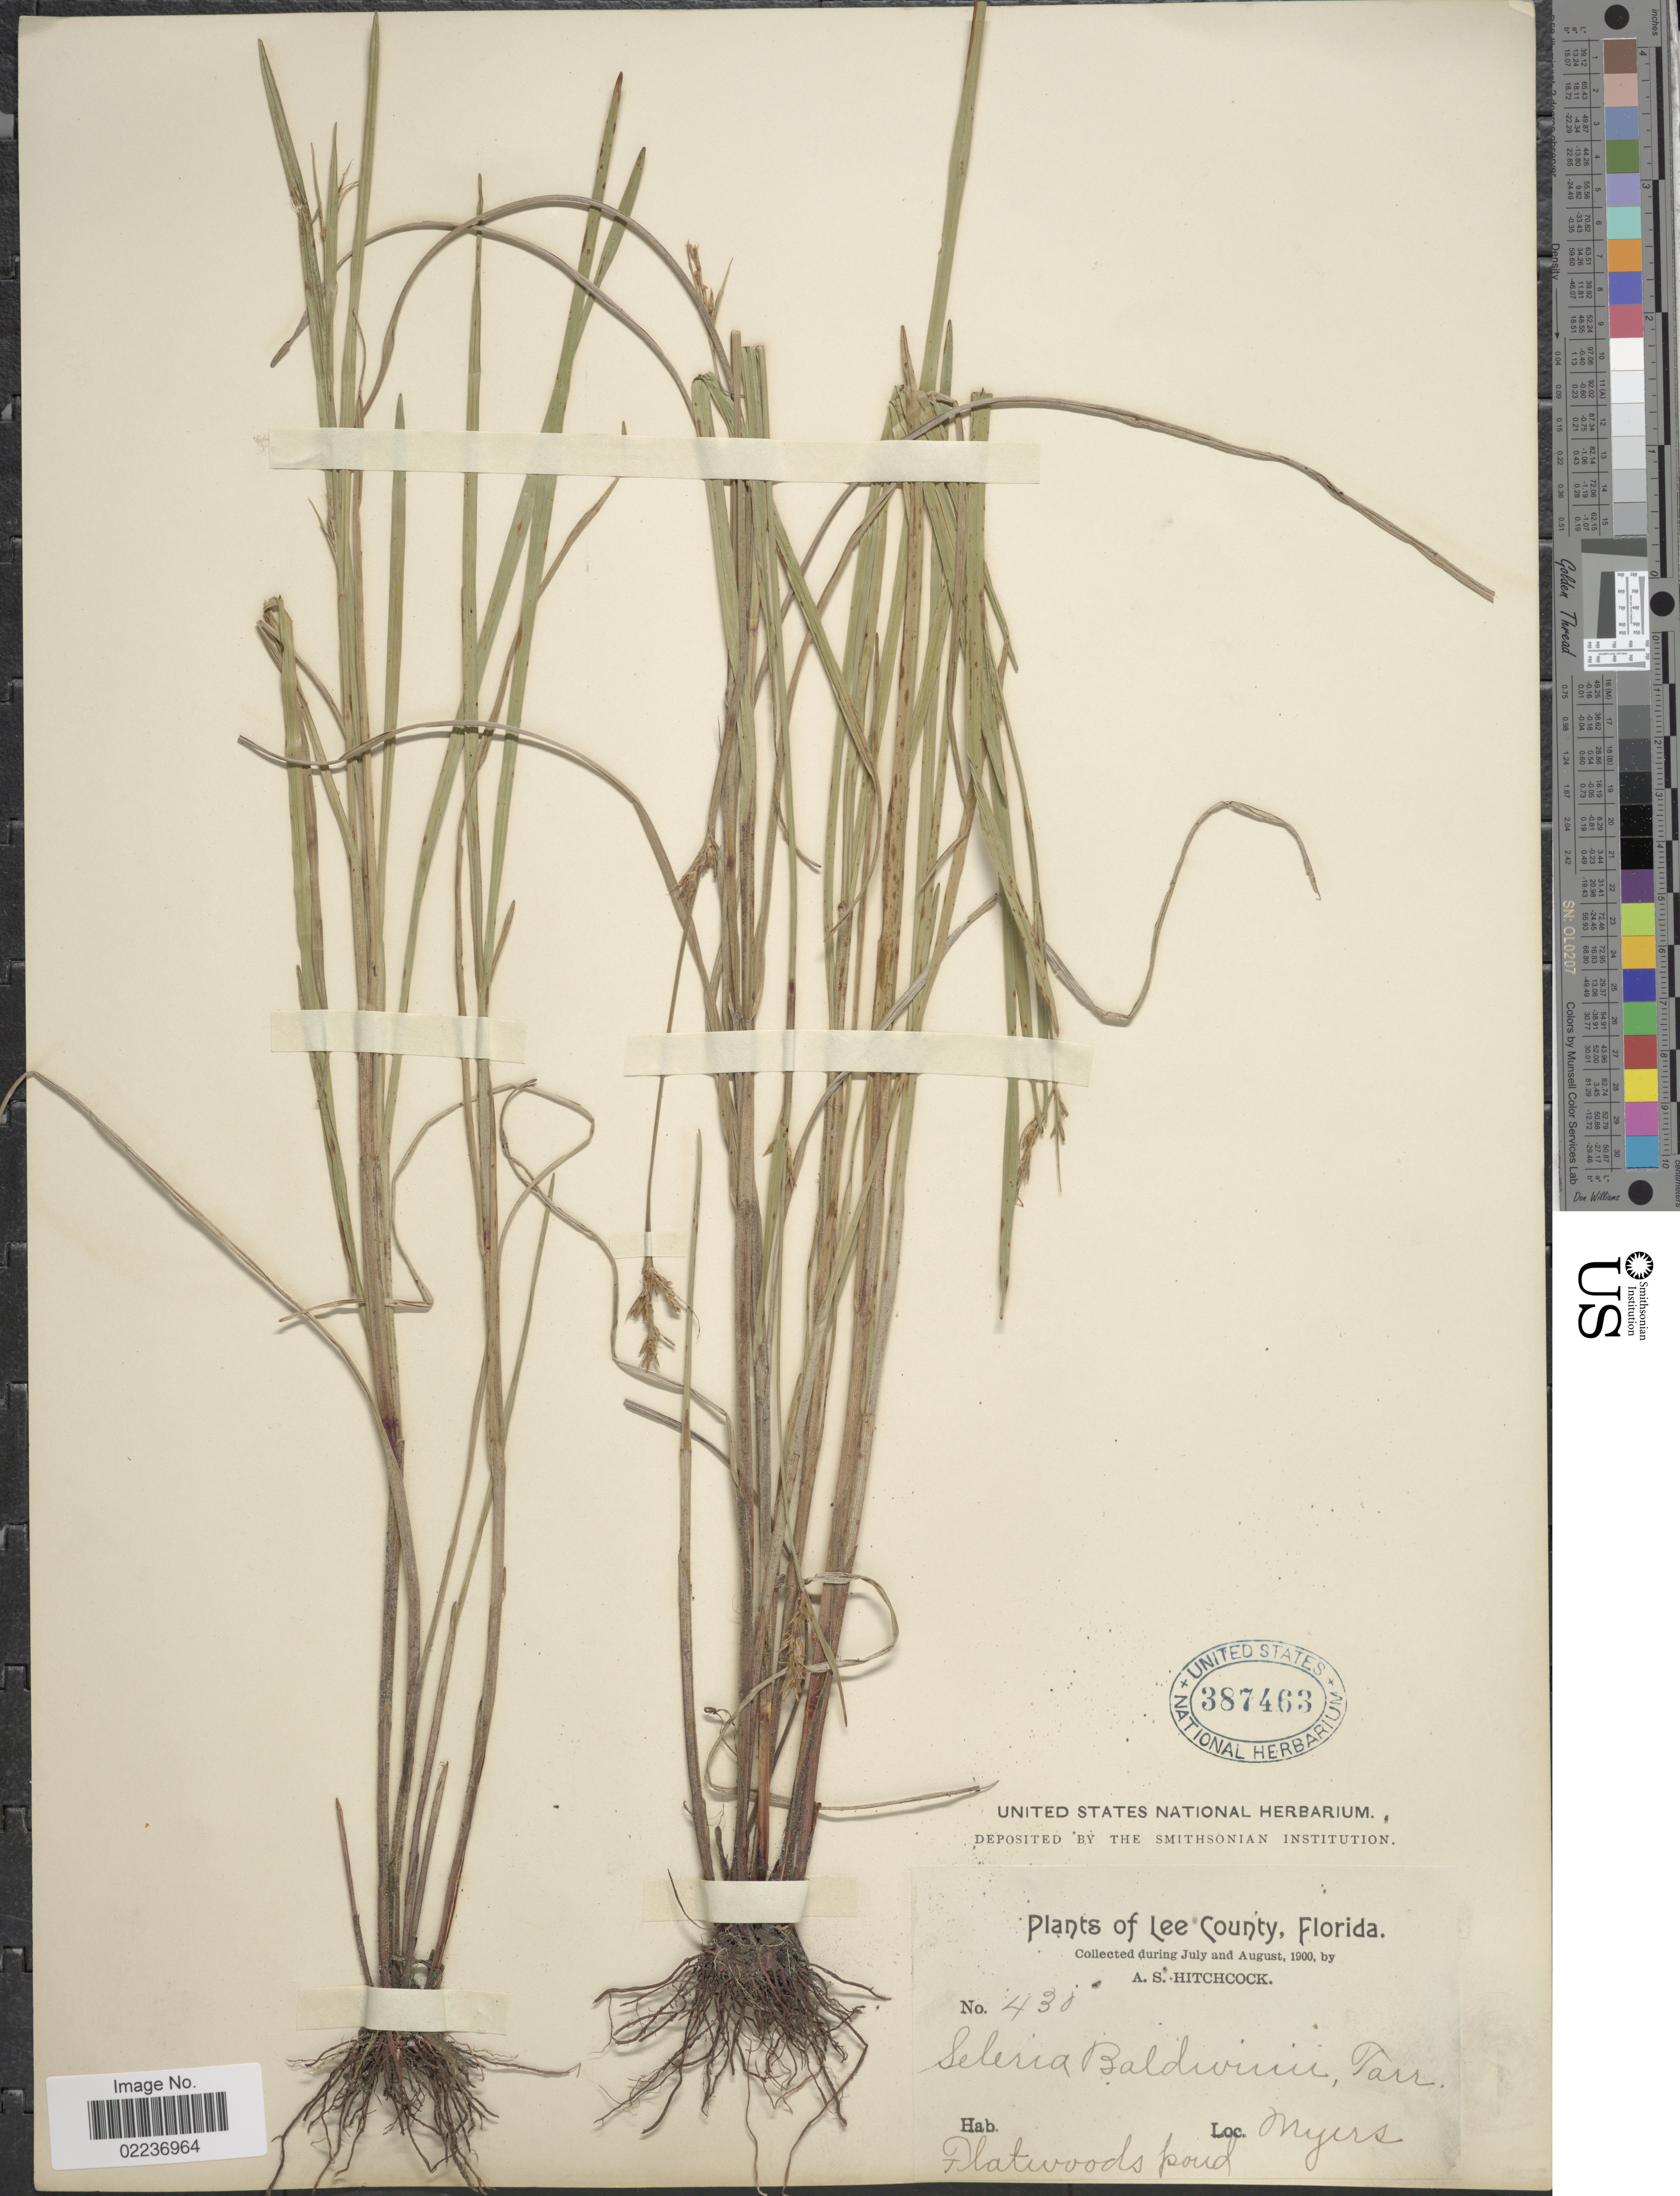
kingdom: Plantae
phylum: Tracheophyta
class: Liliopsida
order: Poales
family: Cyperaceae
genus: Scleria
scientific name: Scleria baldwinii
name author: (Torr.) Steud.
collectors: A. S. Hitchcock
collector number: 430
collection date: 1900-07/1900-08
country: United States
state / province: Florida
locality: Lee County, Flatwoods pond, Myers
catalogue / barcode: US 387463